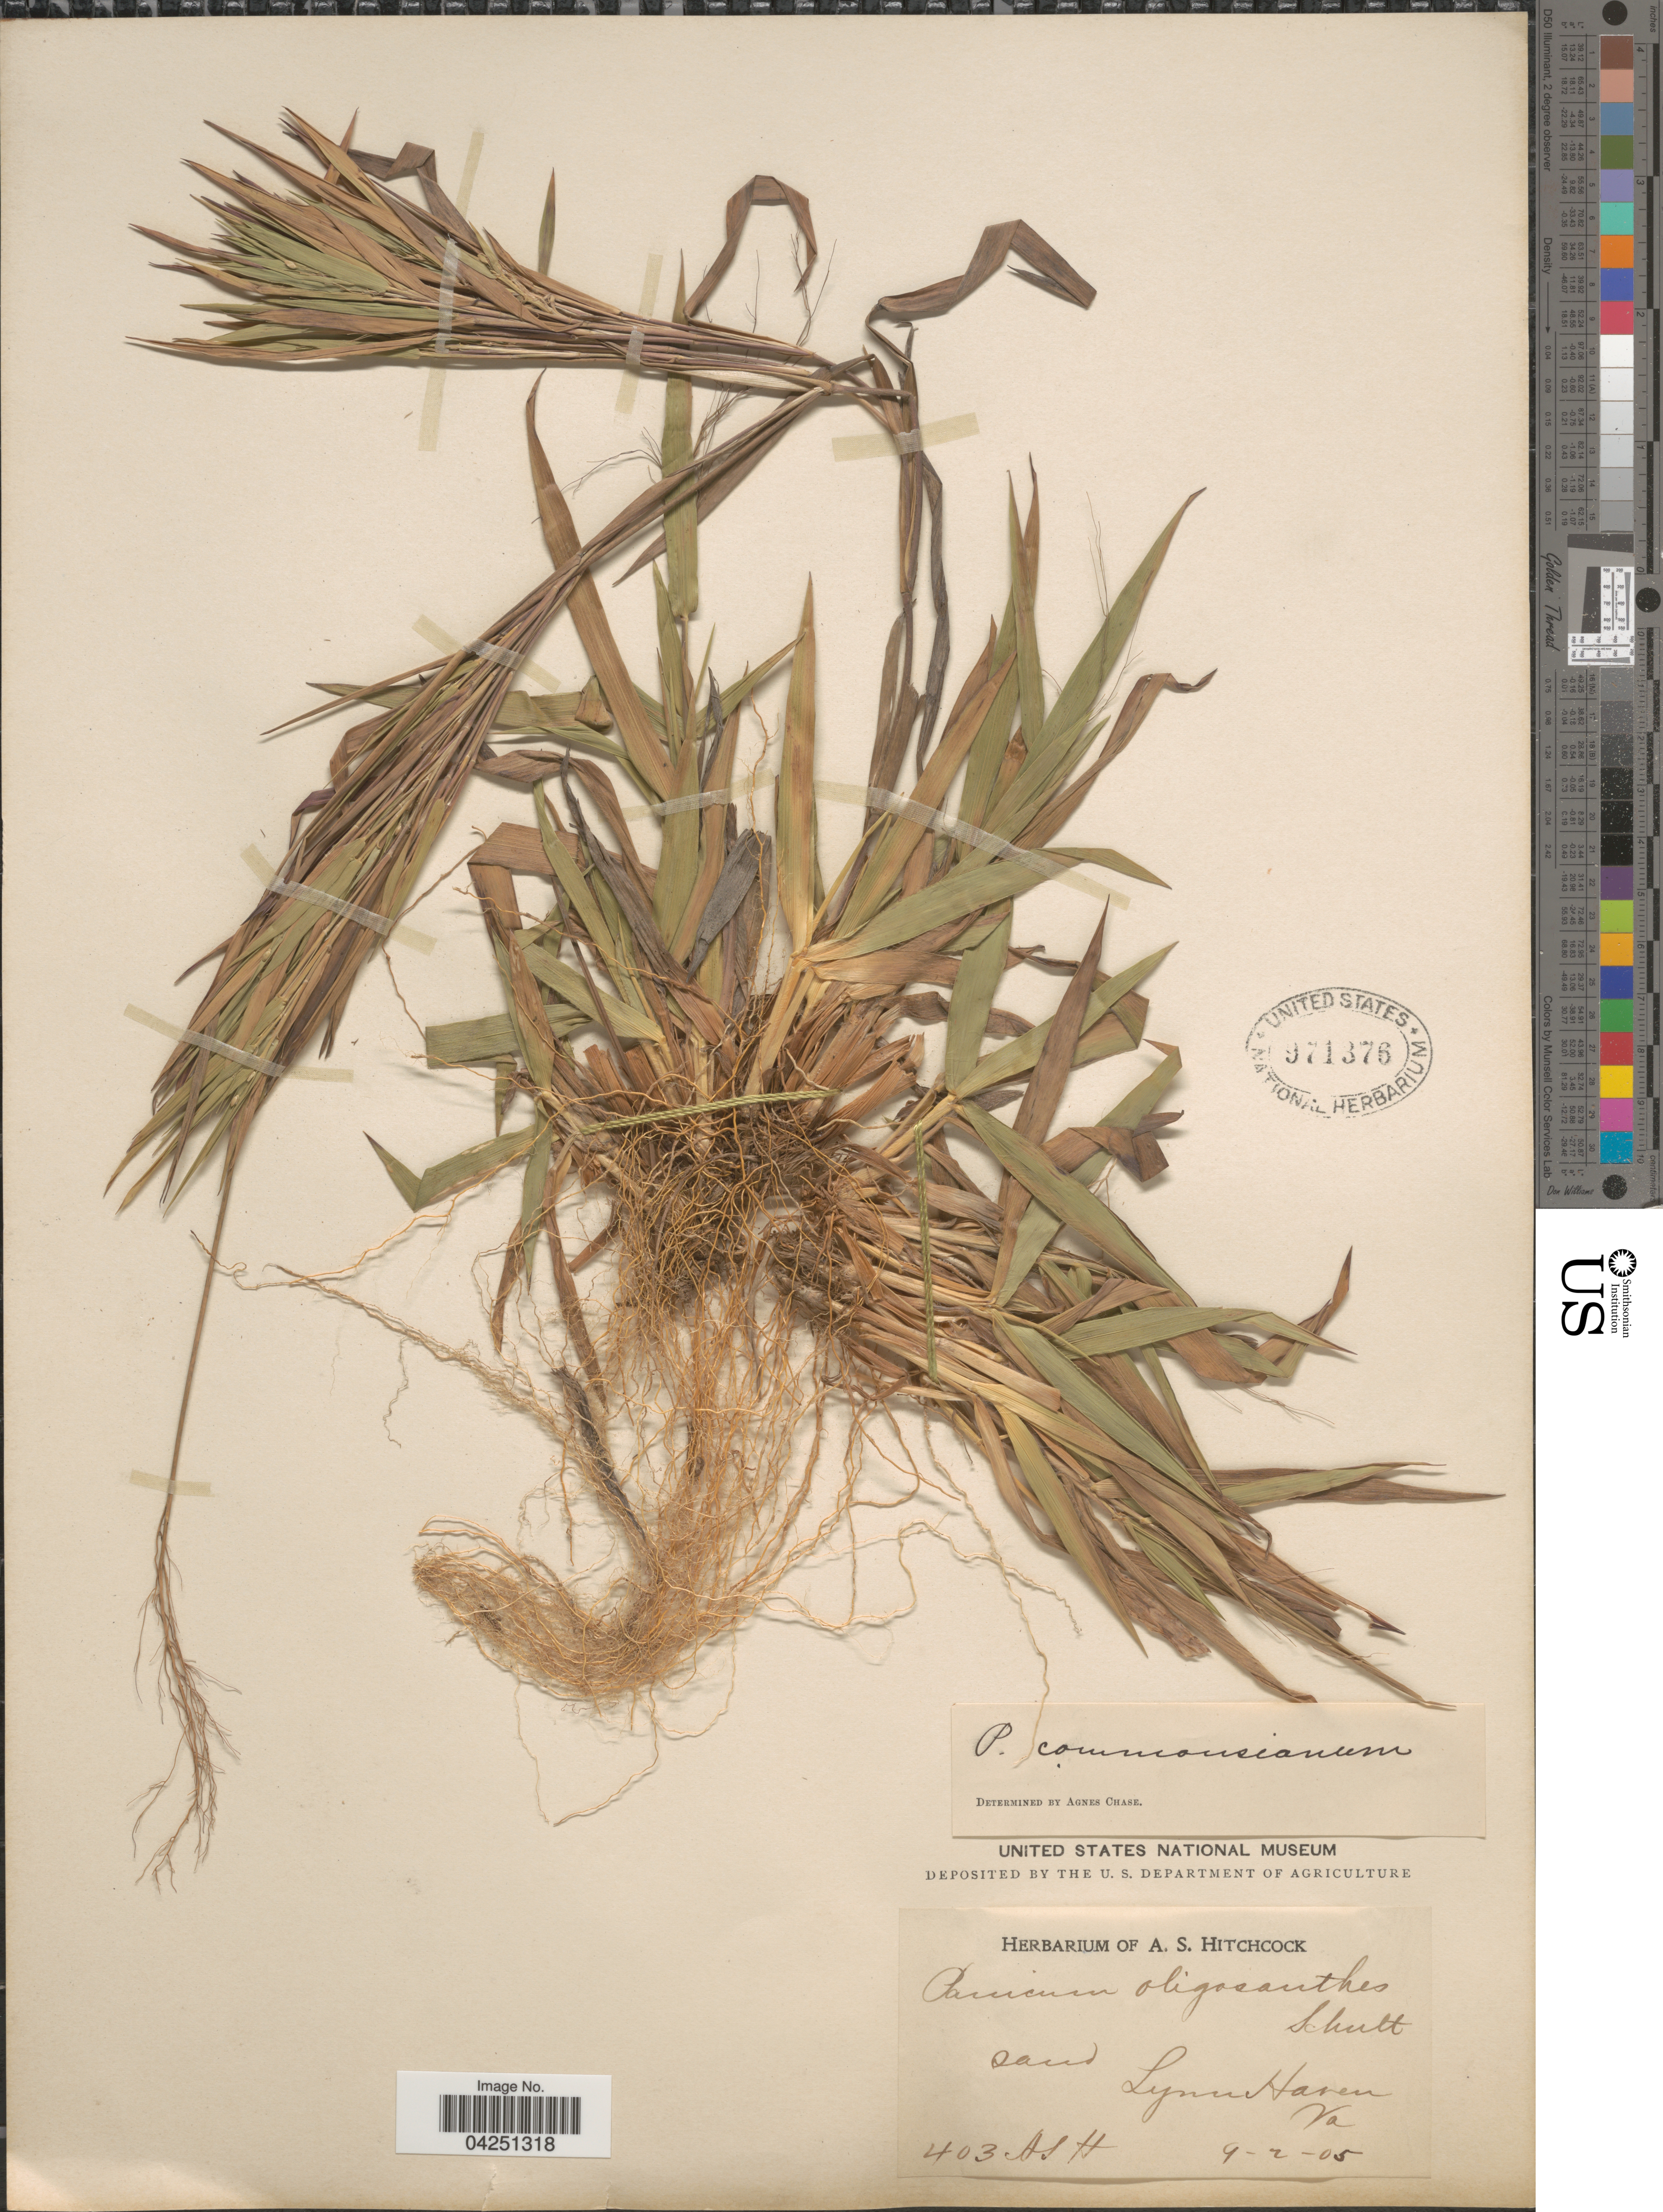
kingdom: Plantae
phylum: Tracheophyta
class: Liliopsida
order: Poales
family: Poaceae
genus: Dichanthelium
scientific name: Dichanthelium acuminatum var. acuminatum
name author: (Sw.) Gould & C.A. Clark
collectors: A. S. Hitchcock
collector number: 403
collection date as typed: Transcribed d/m/y: 2/4/5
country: United States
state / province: Virginia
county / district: City of Virginia Beach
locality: Lynn Haven.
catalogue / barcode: US 971376